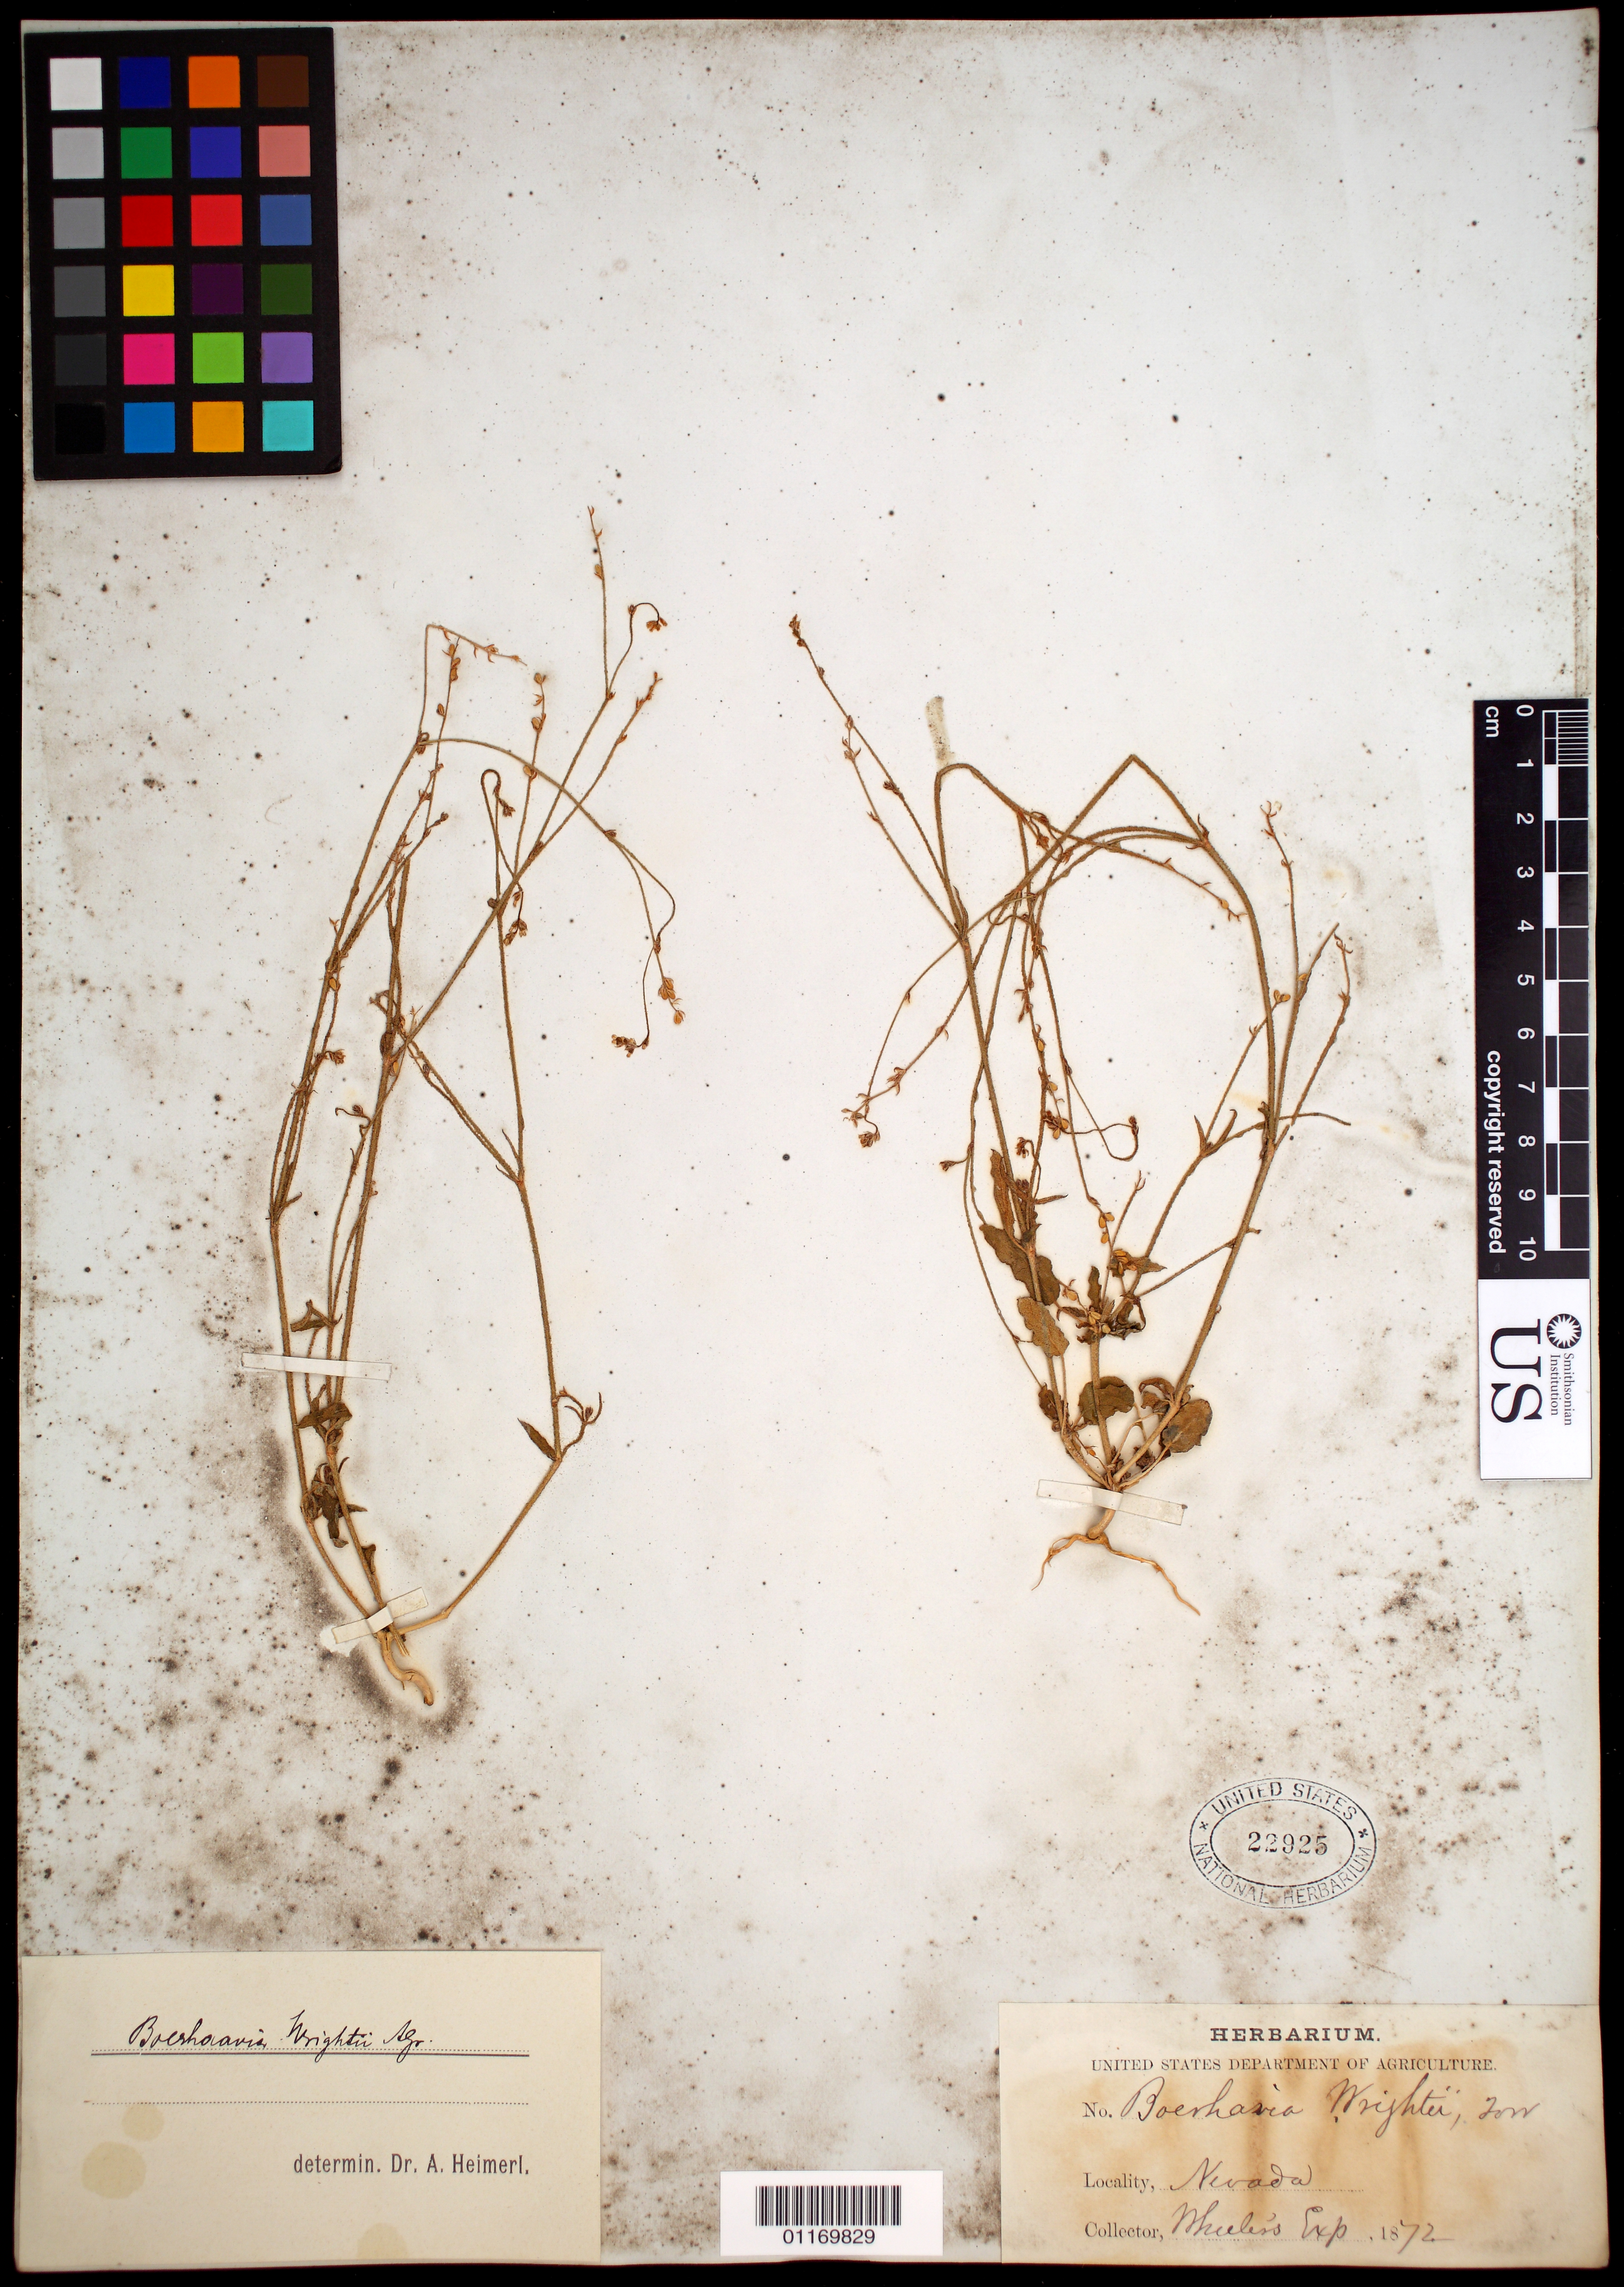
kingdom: Plantae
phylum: Tracheophyta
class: Magnoliopsida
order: Caryophyllales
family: Nyctaginaceae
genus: Boerhavia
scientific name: Boerhavia wrightii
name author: A. Gray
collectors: -- Wheeler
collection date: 1872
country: United States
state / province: Nevada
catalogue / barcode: US 22925